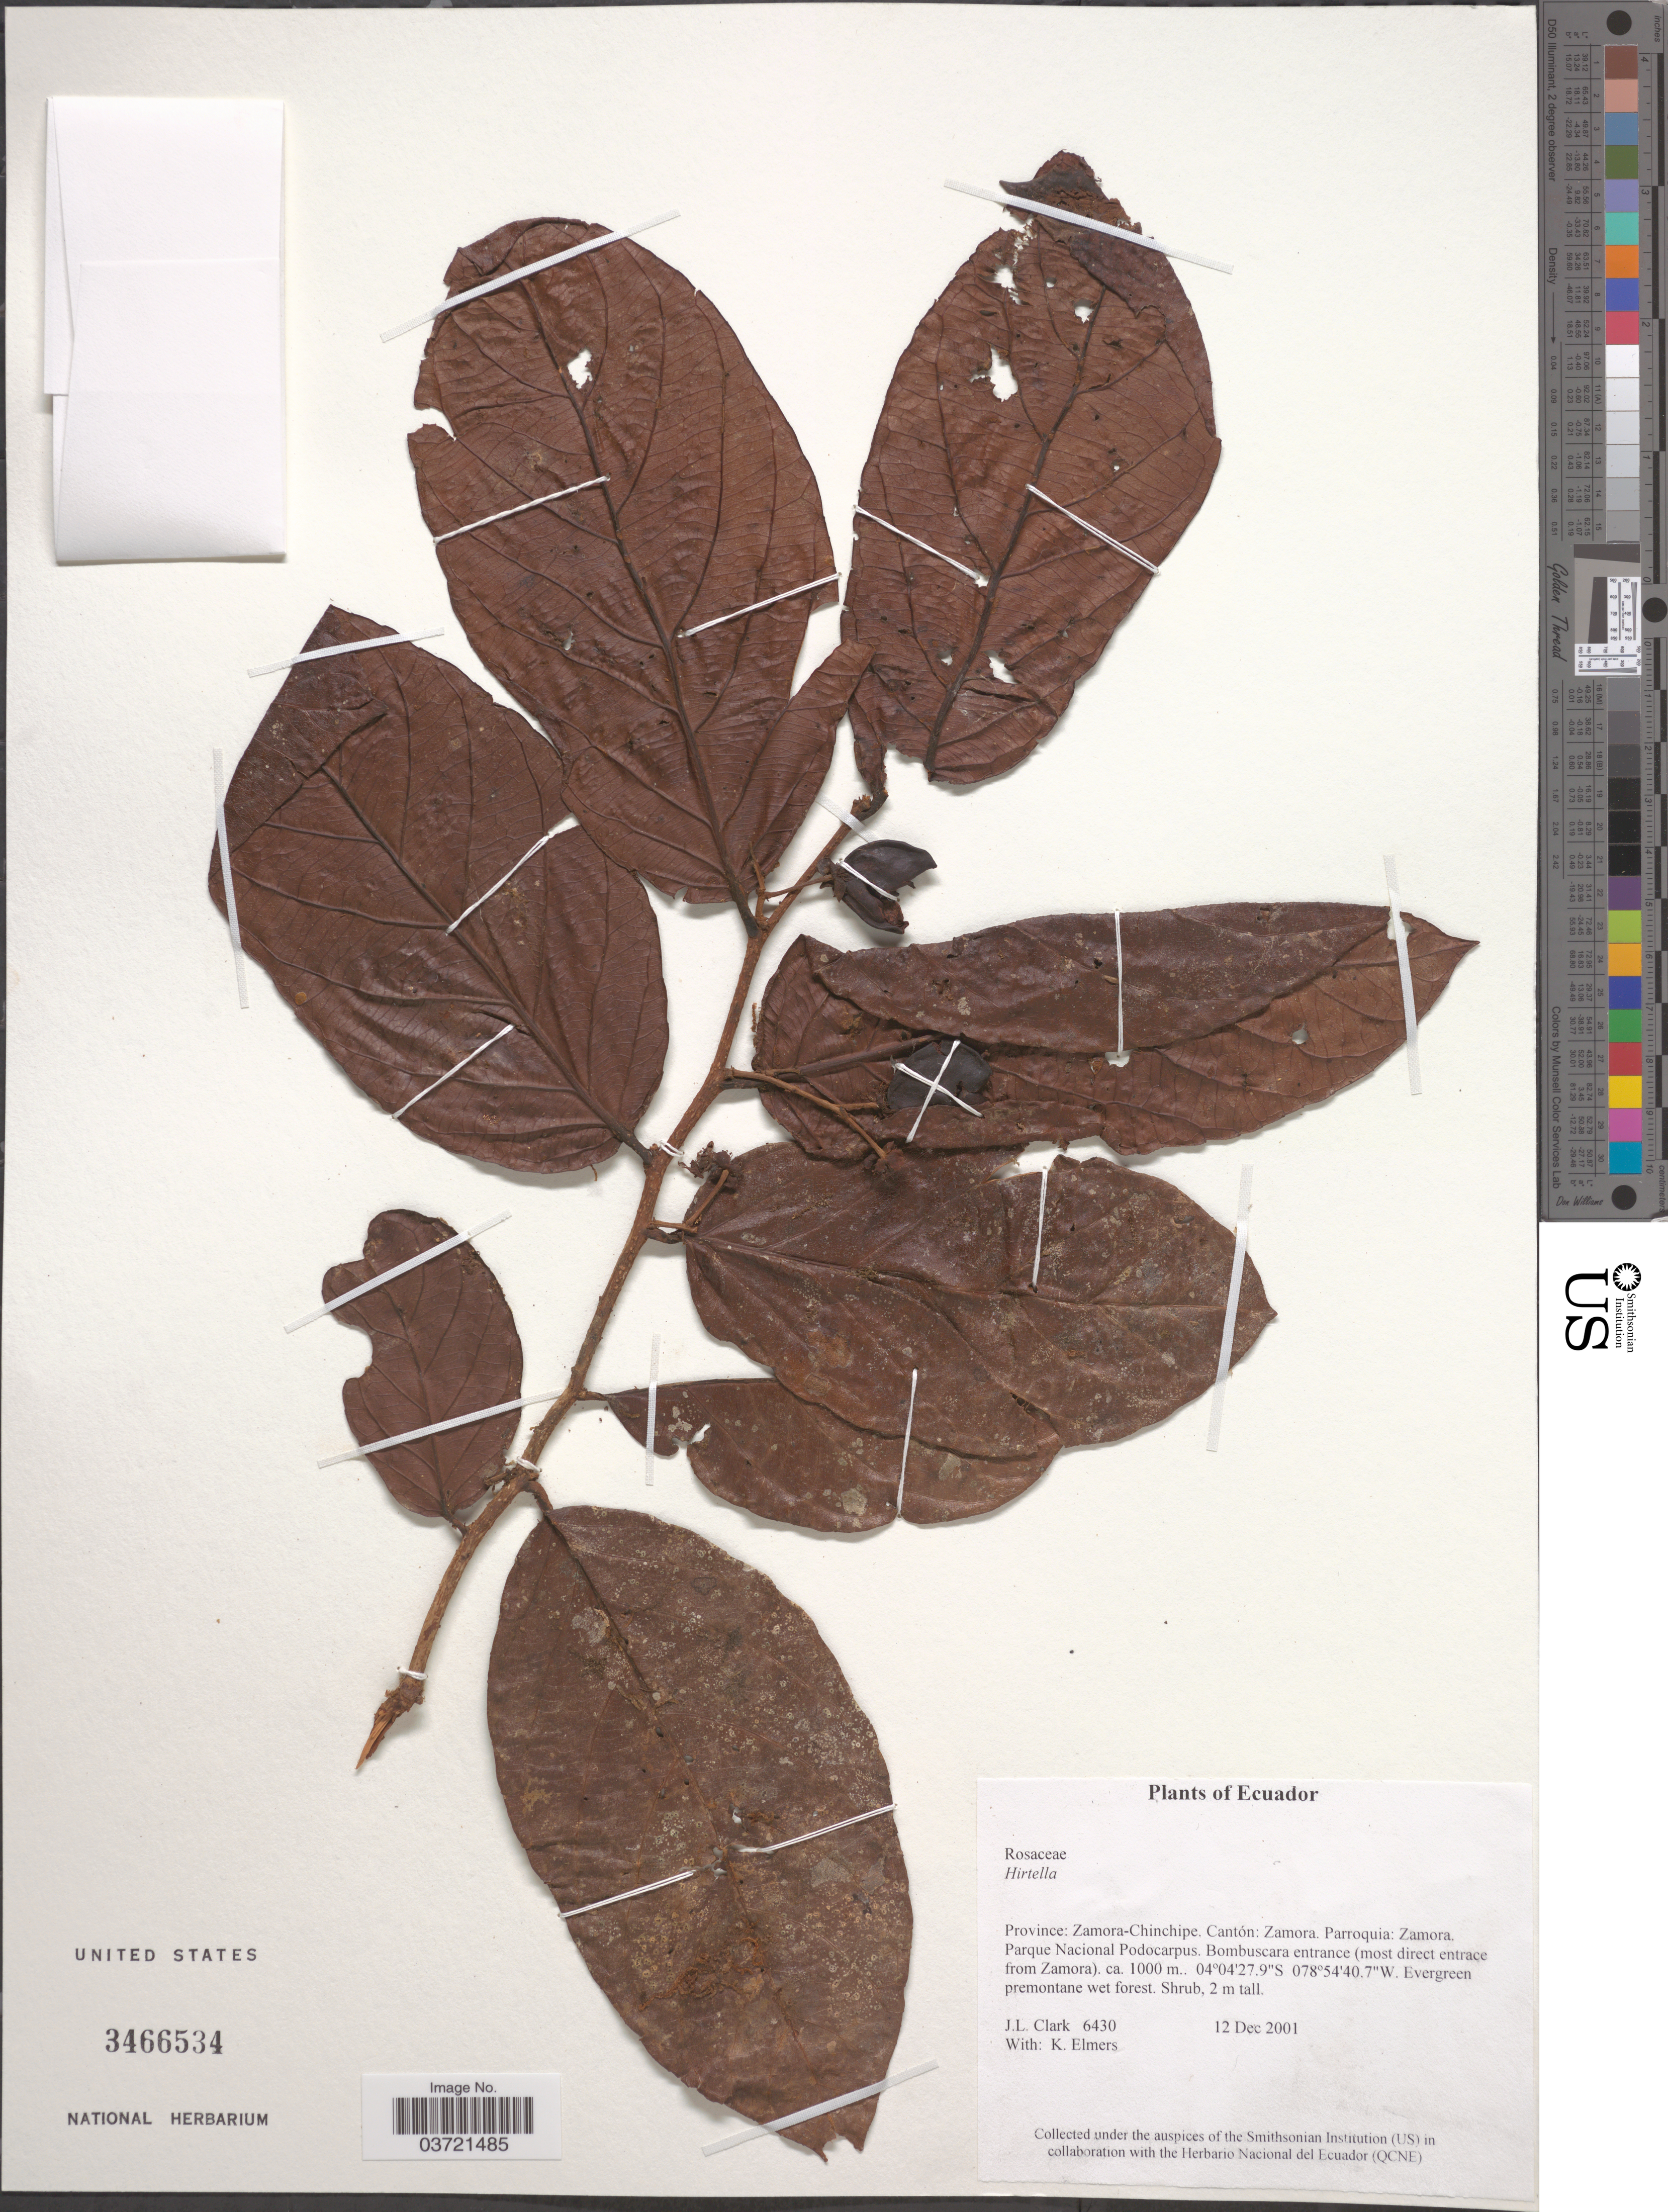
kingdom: Plantae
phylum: Tracheophyta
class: Magnoliopsida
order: Malpighiales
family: Chrysobalanaceae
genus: Hirtella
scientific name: Hirtella sp.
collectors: J. L. Clark & K. Elmers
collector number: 6430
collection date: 2001-12-12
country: Ecuador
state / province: Zamora-Chinchipe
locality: Cantón: Zamora. Parroquia: Zamora. Parque Nacional Podocarpus. Bombuscara entrance (most direct entrance from Zamora).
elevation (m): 1000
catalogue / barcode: US 3466534